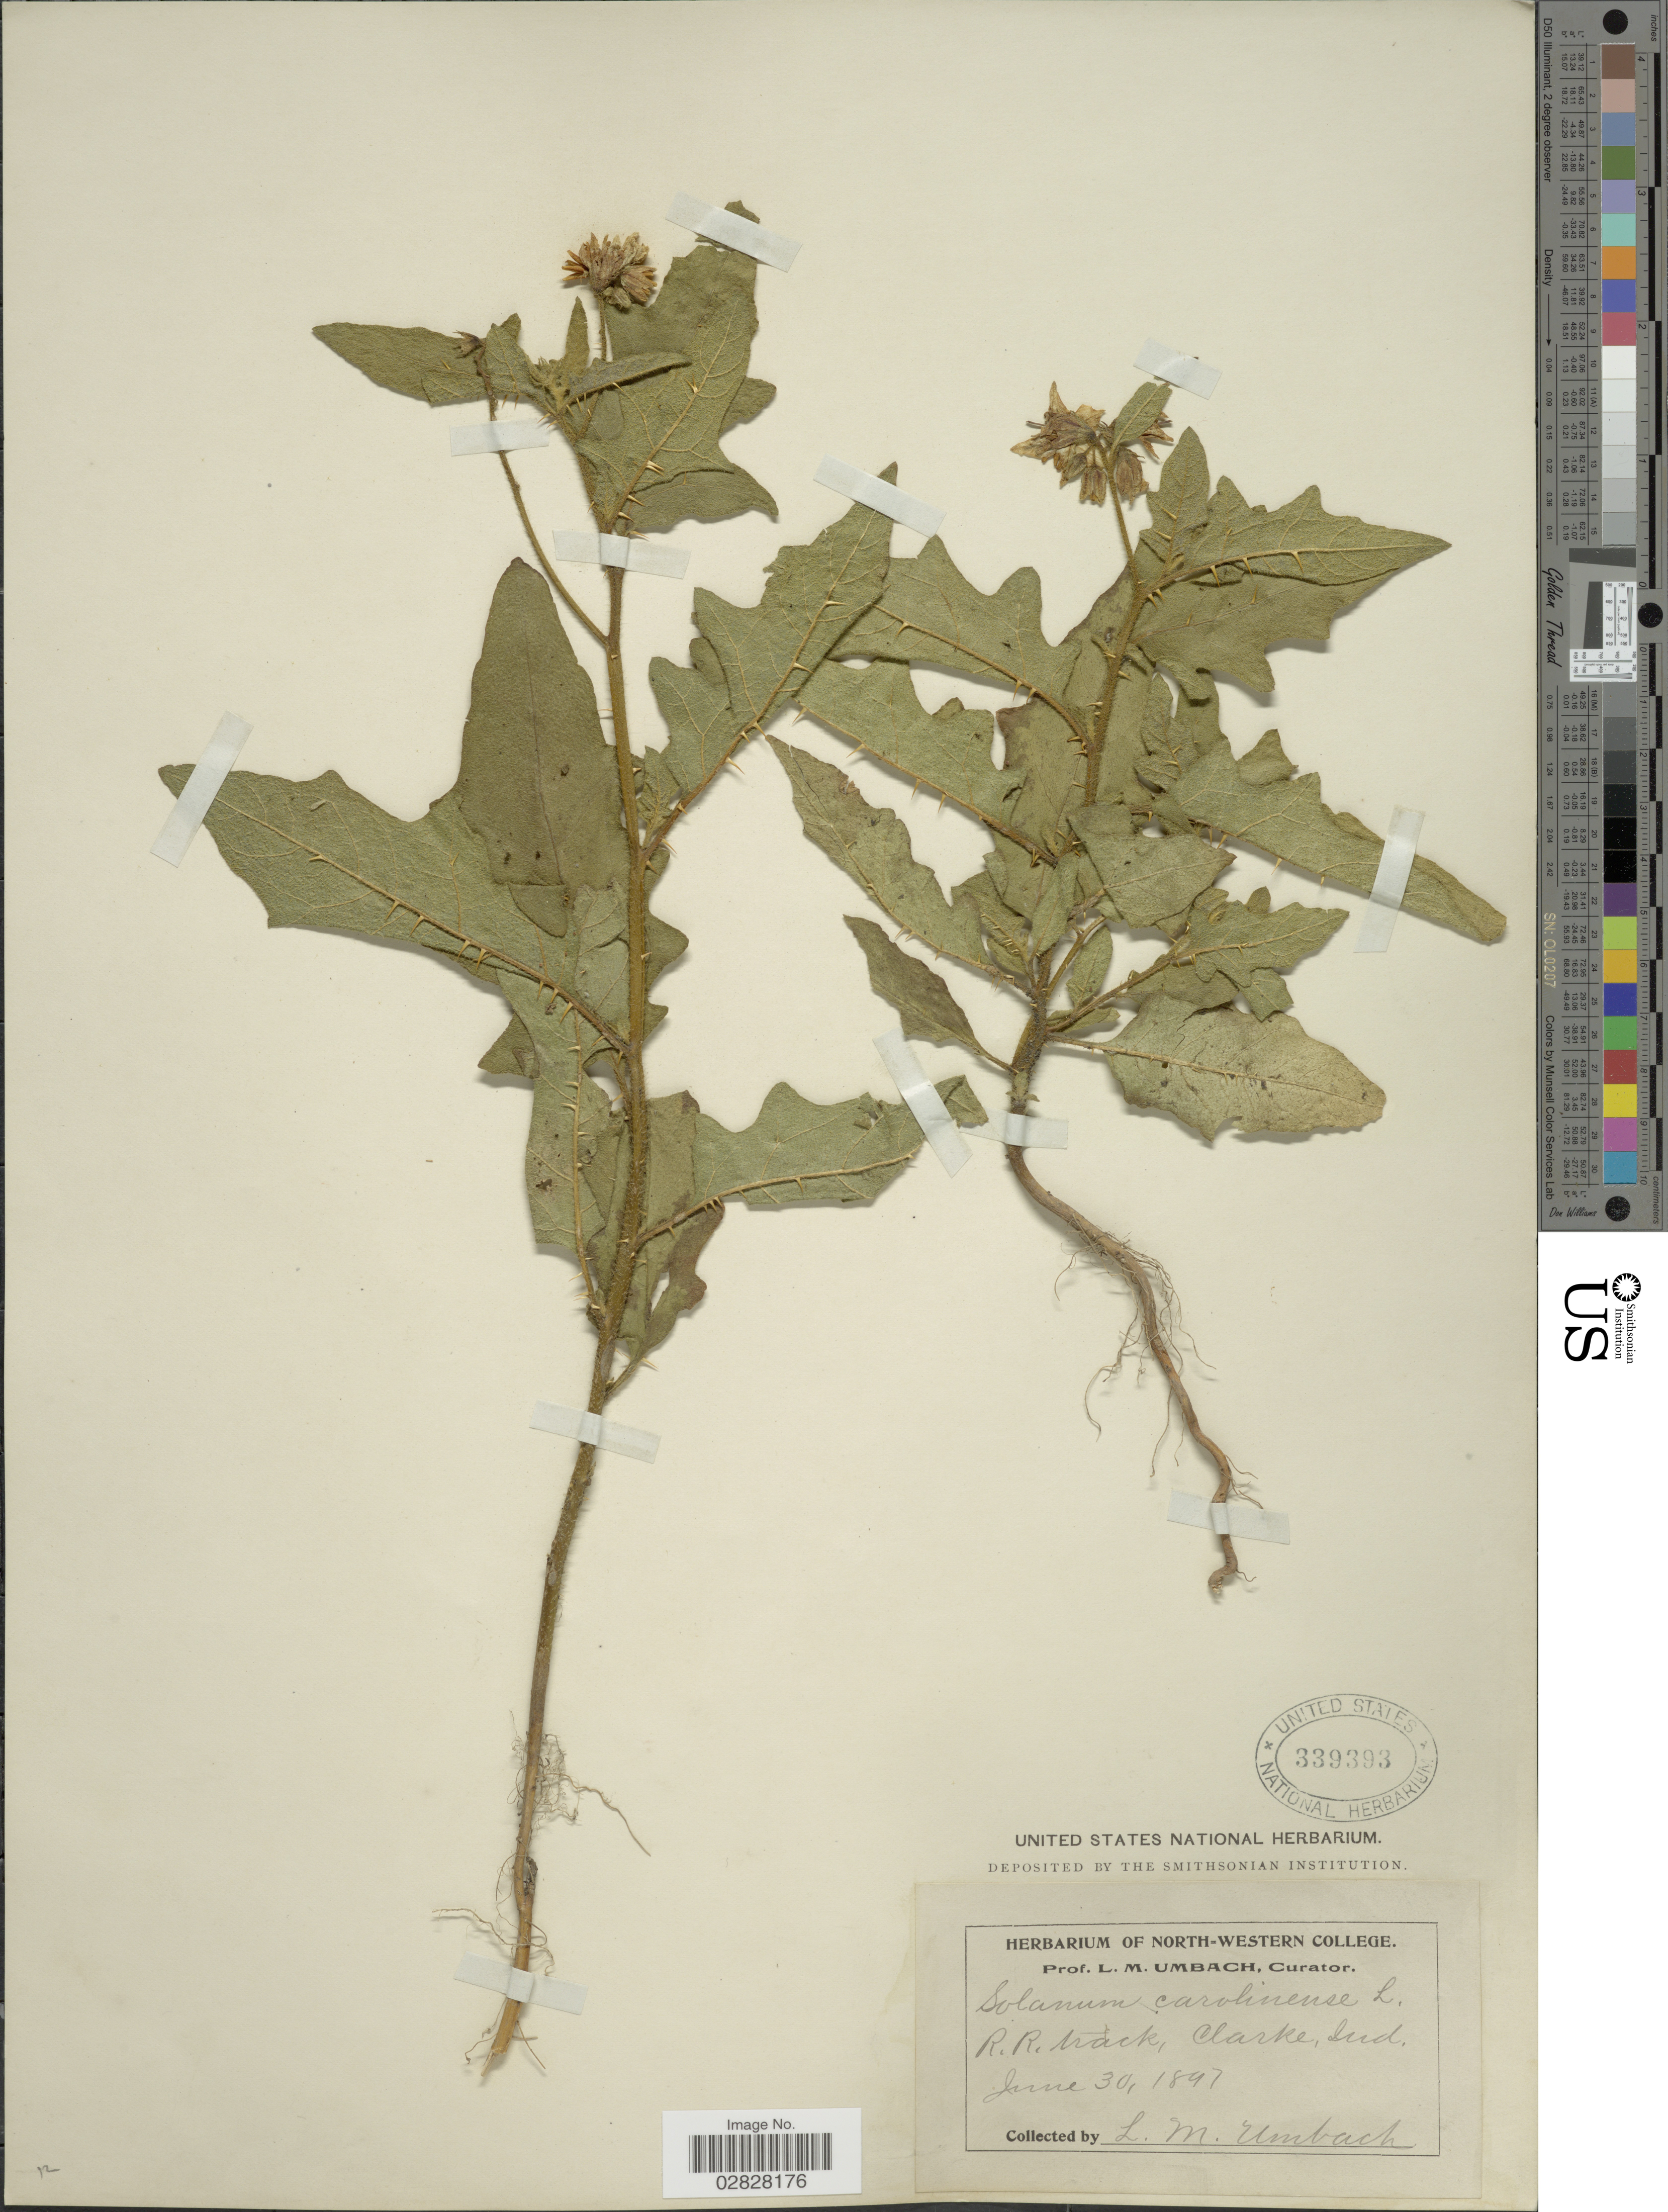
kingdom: Plantae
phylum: Tracheophyta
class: Magnoliopsida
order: Solanales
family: Solanaceae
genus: Solanum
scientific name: Solanum carolinense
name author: L.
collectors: L. M. Umbach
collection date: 1897-06-30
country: United States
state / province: Indiana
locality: R. R. track, Clarke.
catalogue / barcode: US 339393